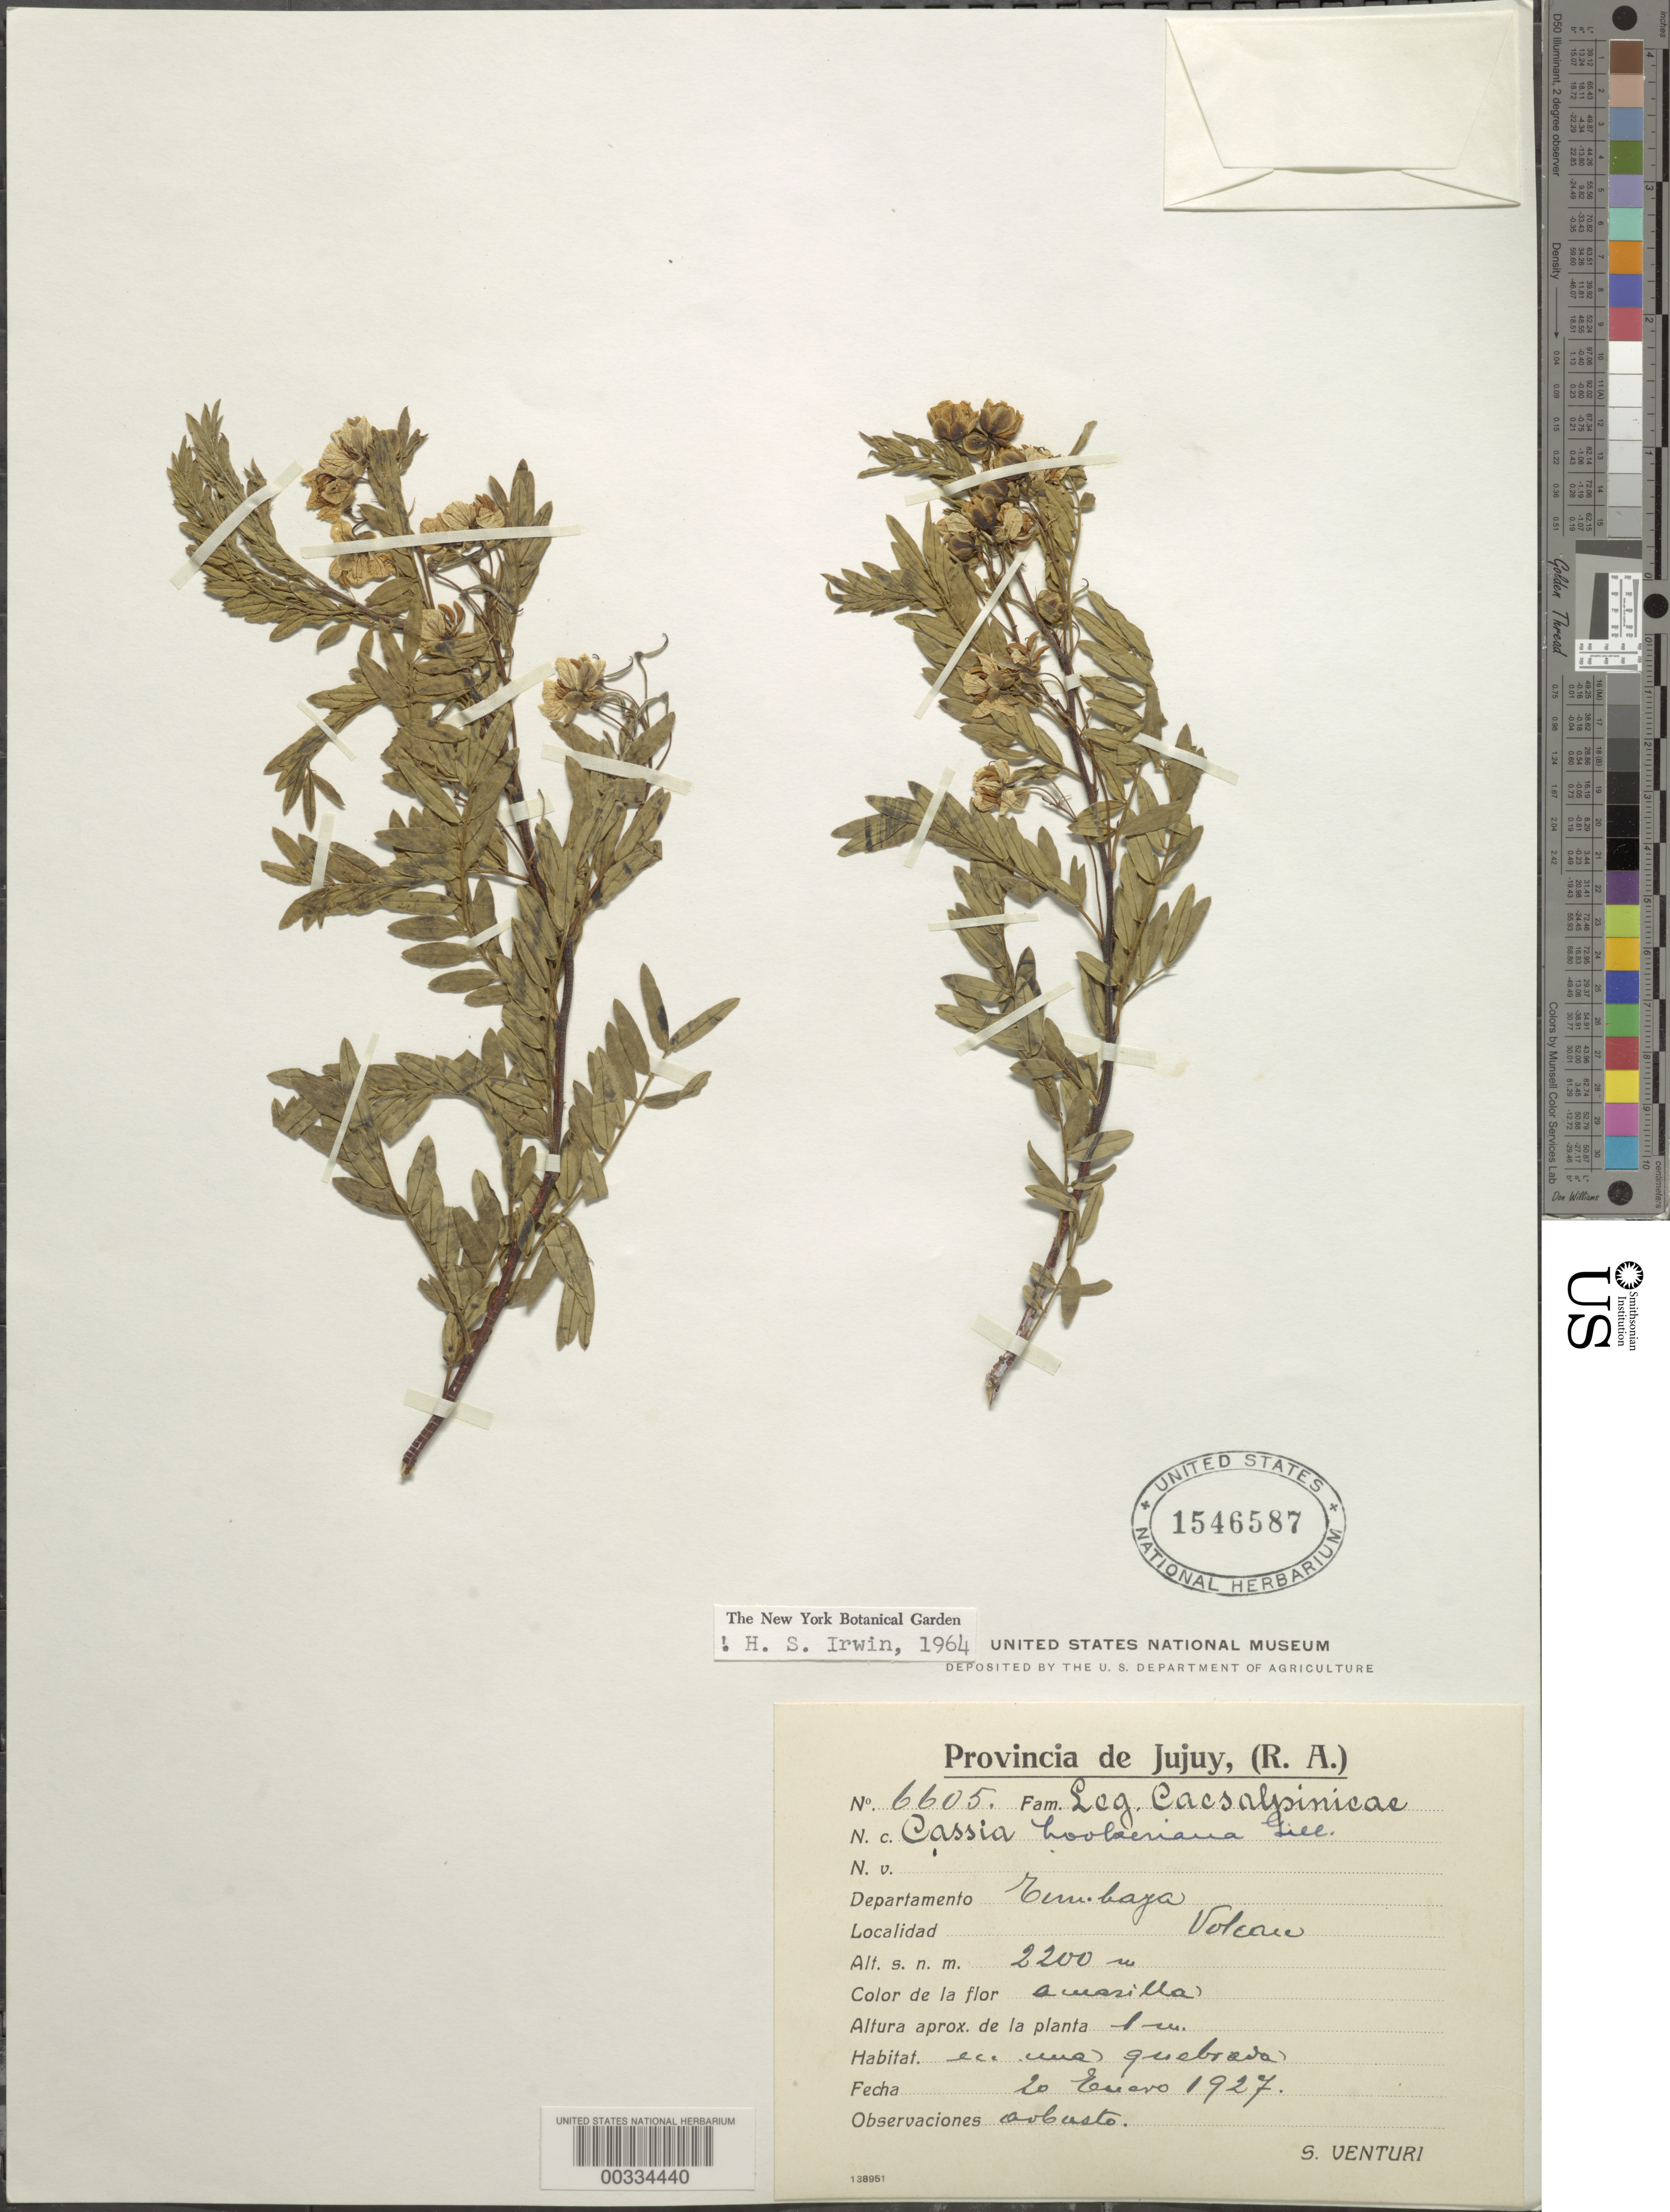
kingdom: Plantae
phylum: Tracheophyta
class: Magnoliopsida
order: Fabales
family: Fabaceae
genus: Senna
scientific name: Senna hookeriana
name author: Vatke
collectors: S. Venturi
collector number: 6605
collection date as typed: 20 Jan 1927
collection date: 1927-01-20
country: Argentina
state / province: Jujuy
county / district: Tumbaya ?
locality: Dept. Timbaya, volcán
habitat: In a quebrada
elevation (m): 2200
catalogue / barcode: US 1546587